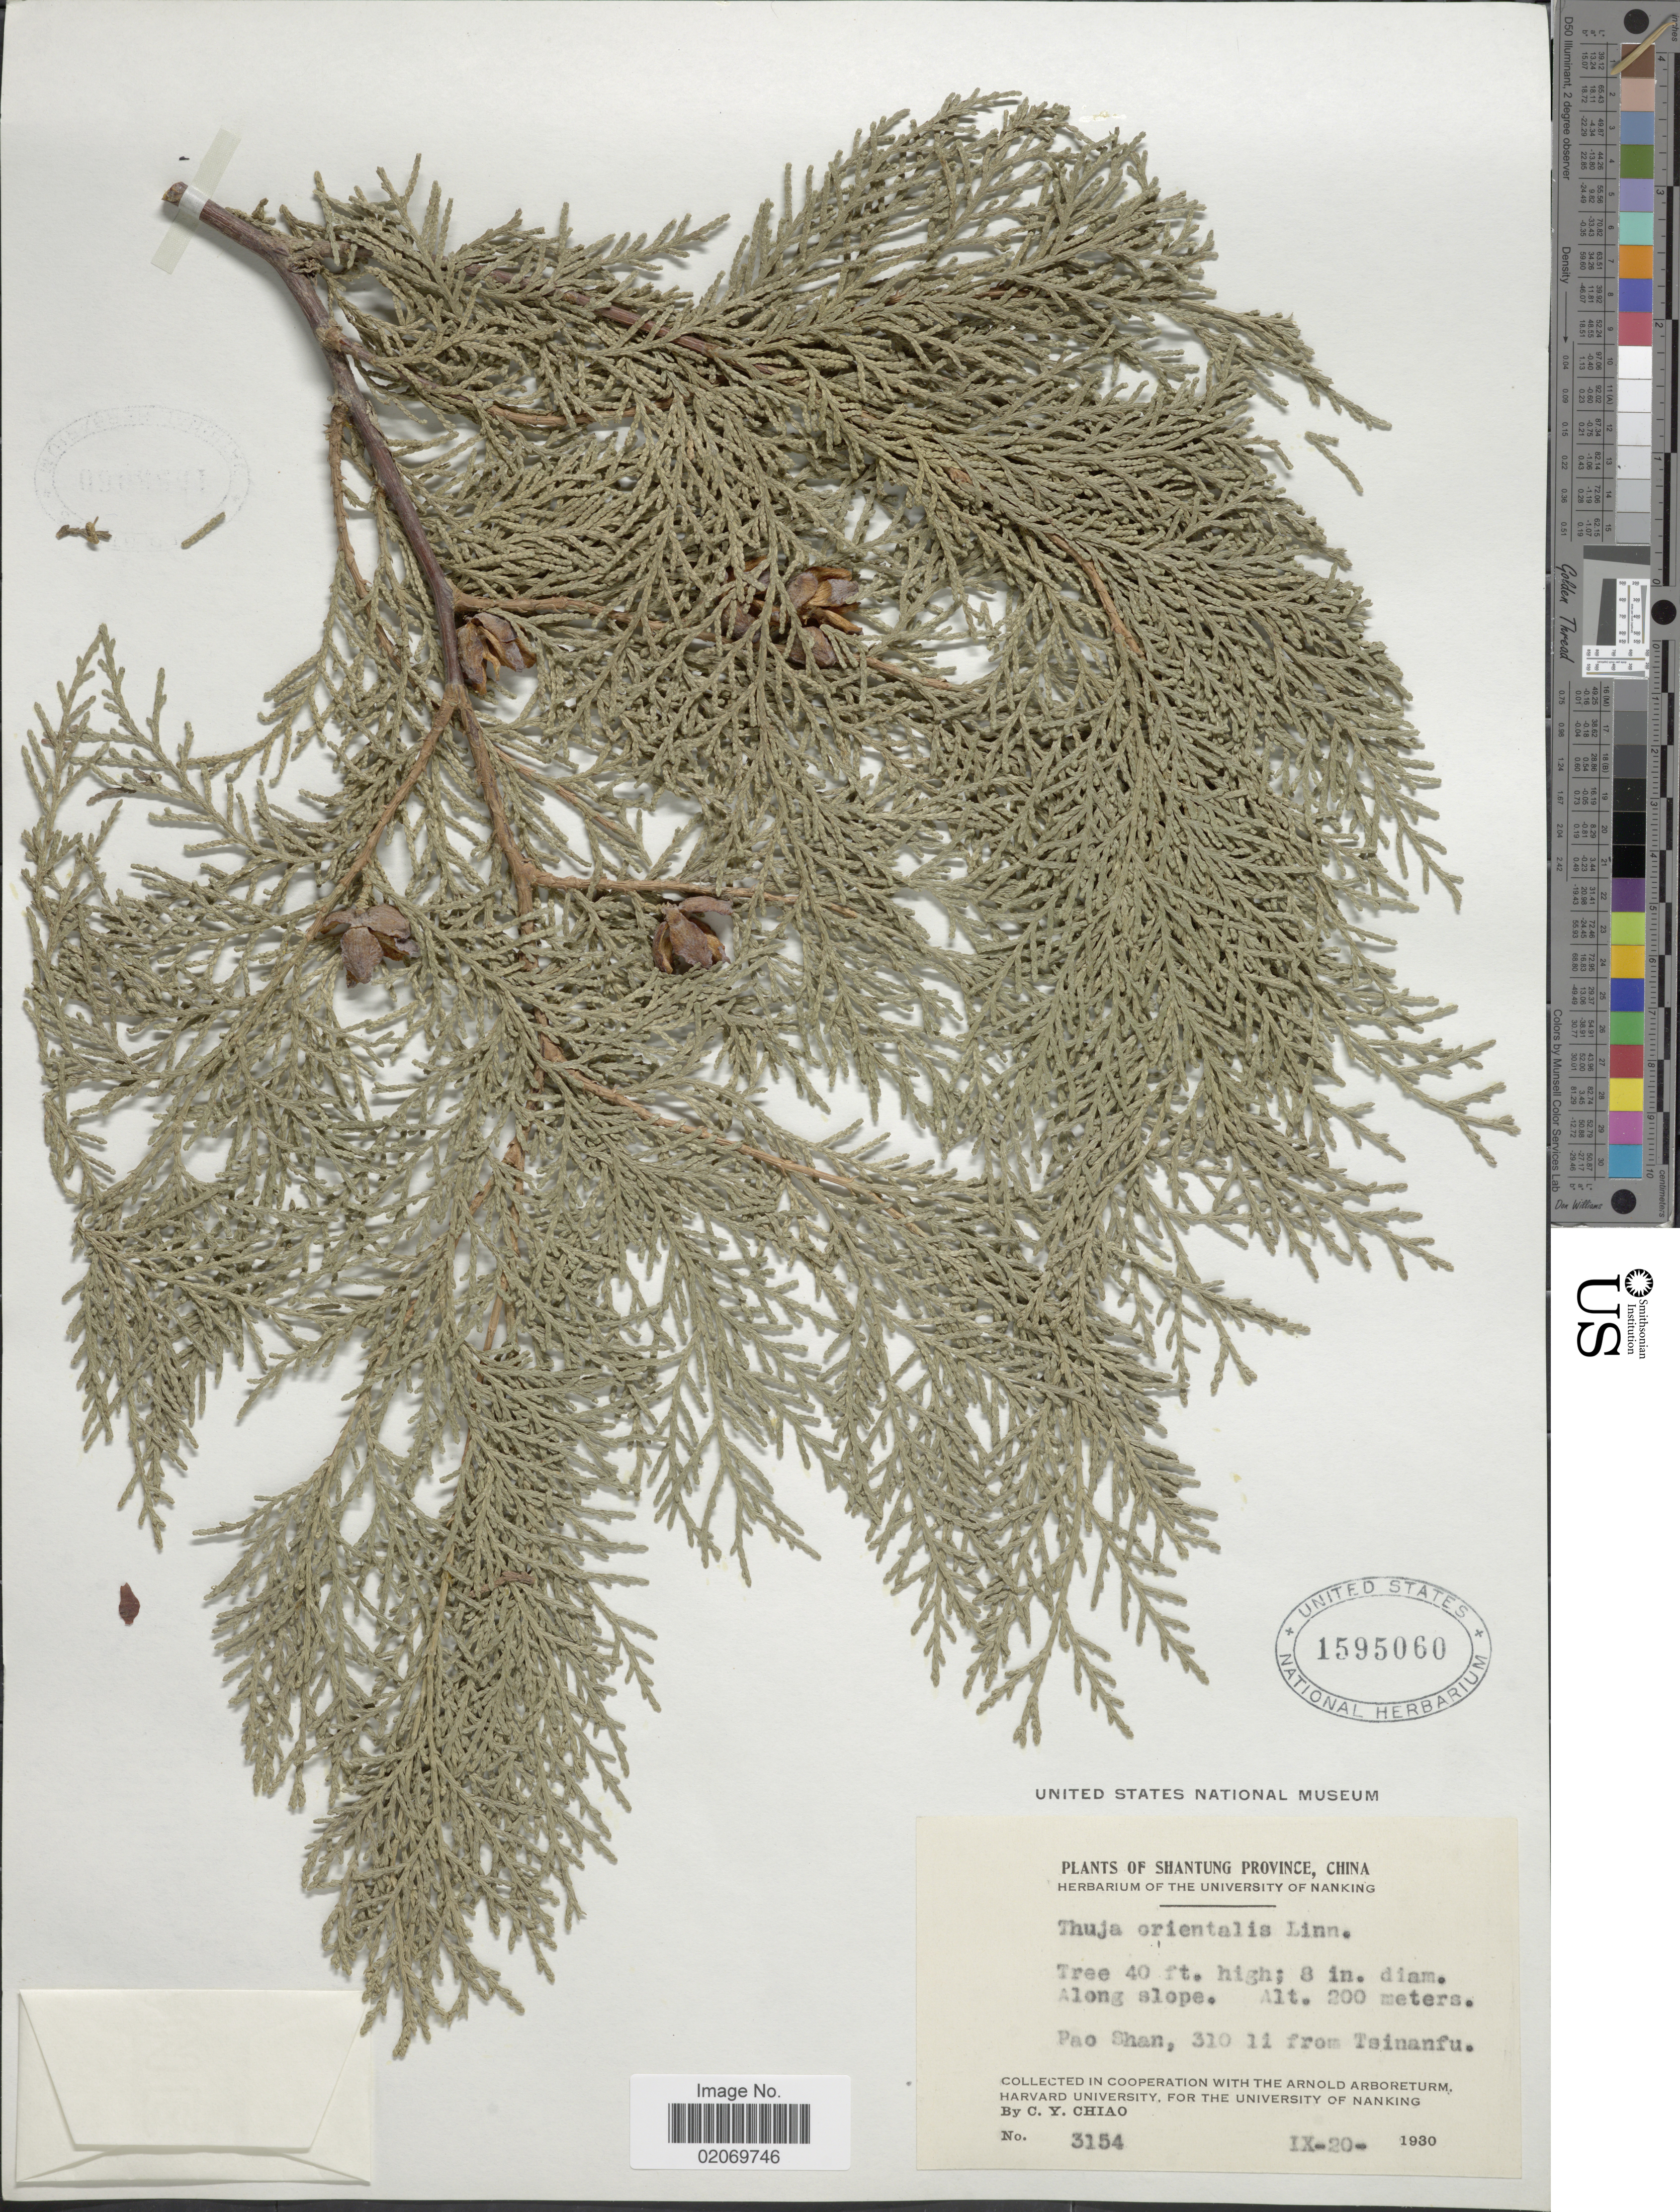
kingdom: Plantae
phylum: Tracheophyta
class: Pinopsida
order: Pinales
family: Cupressaceae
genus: Thuja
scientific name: Thuja orientalis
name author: L.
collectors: C. Y. Chiao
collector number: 3154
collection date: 1930-09-20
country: China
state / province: Shandong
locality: Shantung Province, Along slope, Pao Shan, 310 li from Tsinanfu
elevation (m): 200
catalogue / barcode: US 1595060